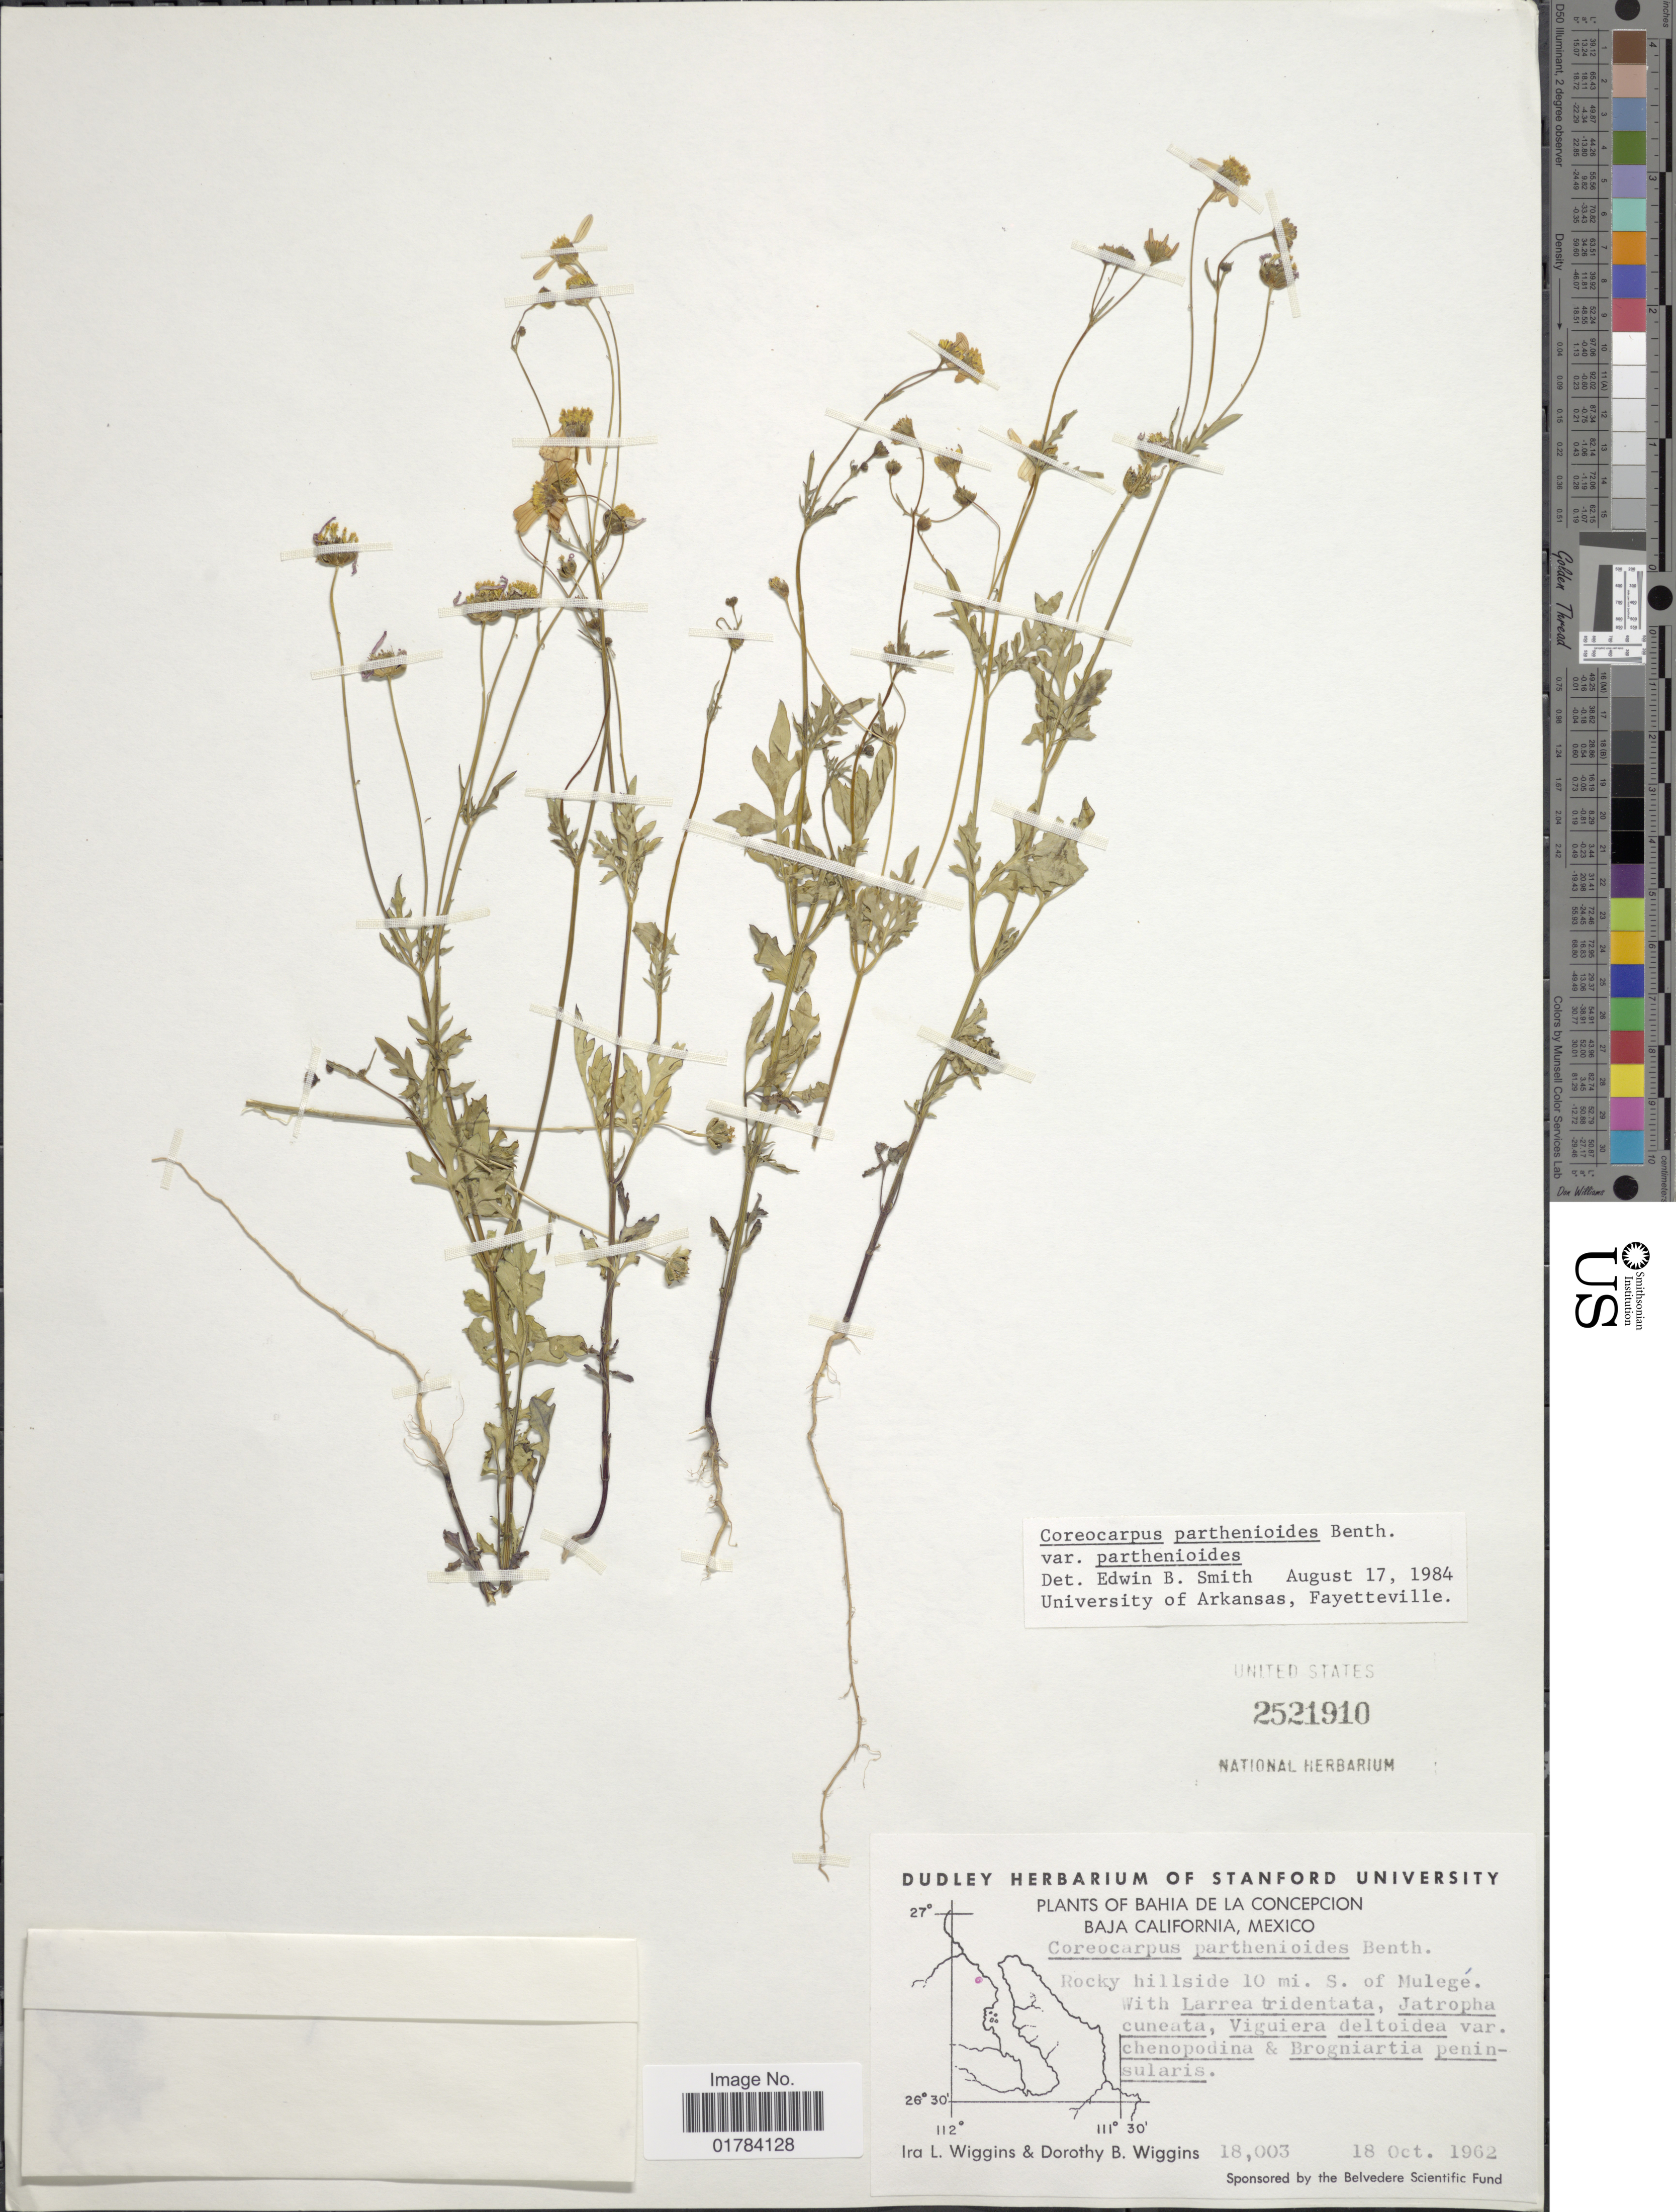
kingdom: Plantae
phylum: Tracheophyta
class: Magnoliopsida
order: Asterales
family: Asteraceae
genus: Coreocarpus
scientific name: Coreocarpus parthenioides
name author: Benth.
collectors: I. L. Wiggins & D. B. Wiggins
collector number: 18003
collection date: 1962-10-18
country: Mexico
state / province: Baja California Sur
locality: Rocky hillside 10 mi. S. of Mulege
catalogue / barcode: US 2521910